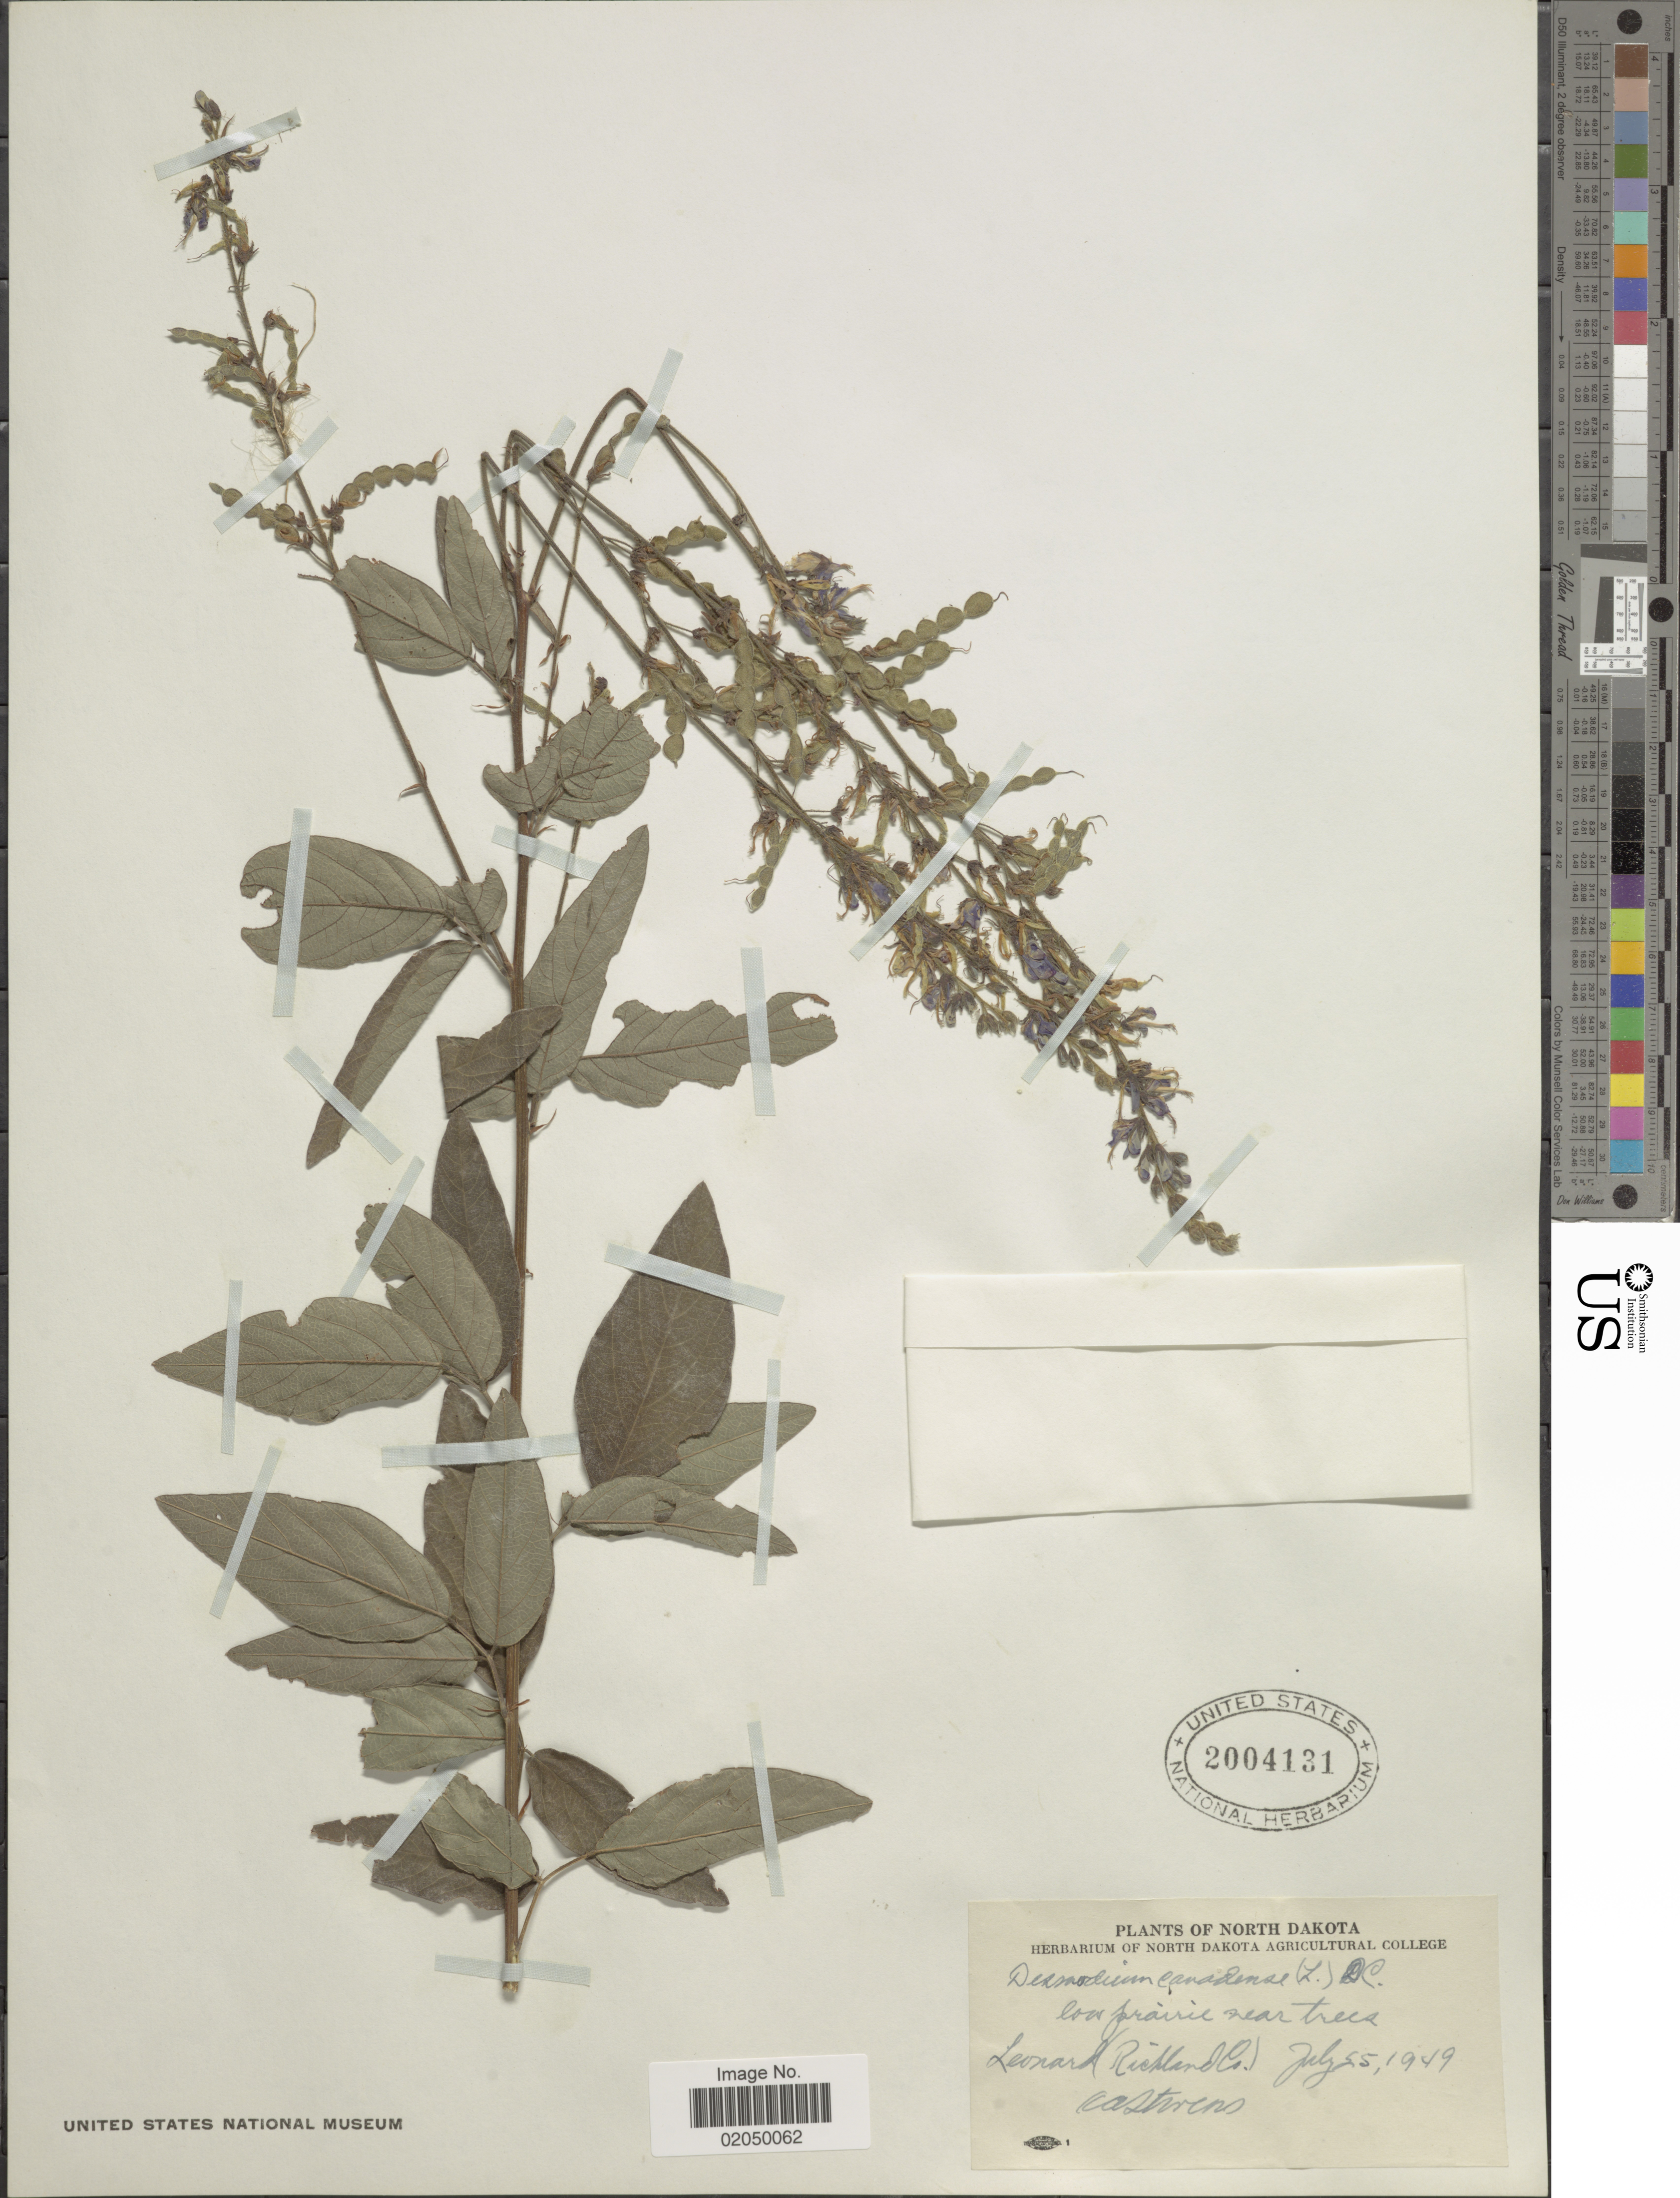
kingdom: Plantae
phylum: Tracheophyta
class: Magnoliopsida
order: Fabales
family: Fabaceae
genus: Desmodium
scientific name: Desmodium canadense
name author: (L.) DC.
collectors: O. A. Stevens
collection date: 1949-07-25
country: United States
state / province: North Dakota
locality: Leonard (Richland Co.)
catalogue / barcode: US 2004131